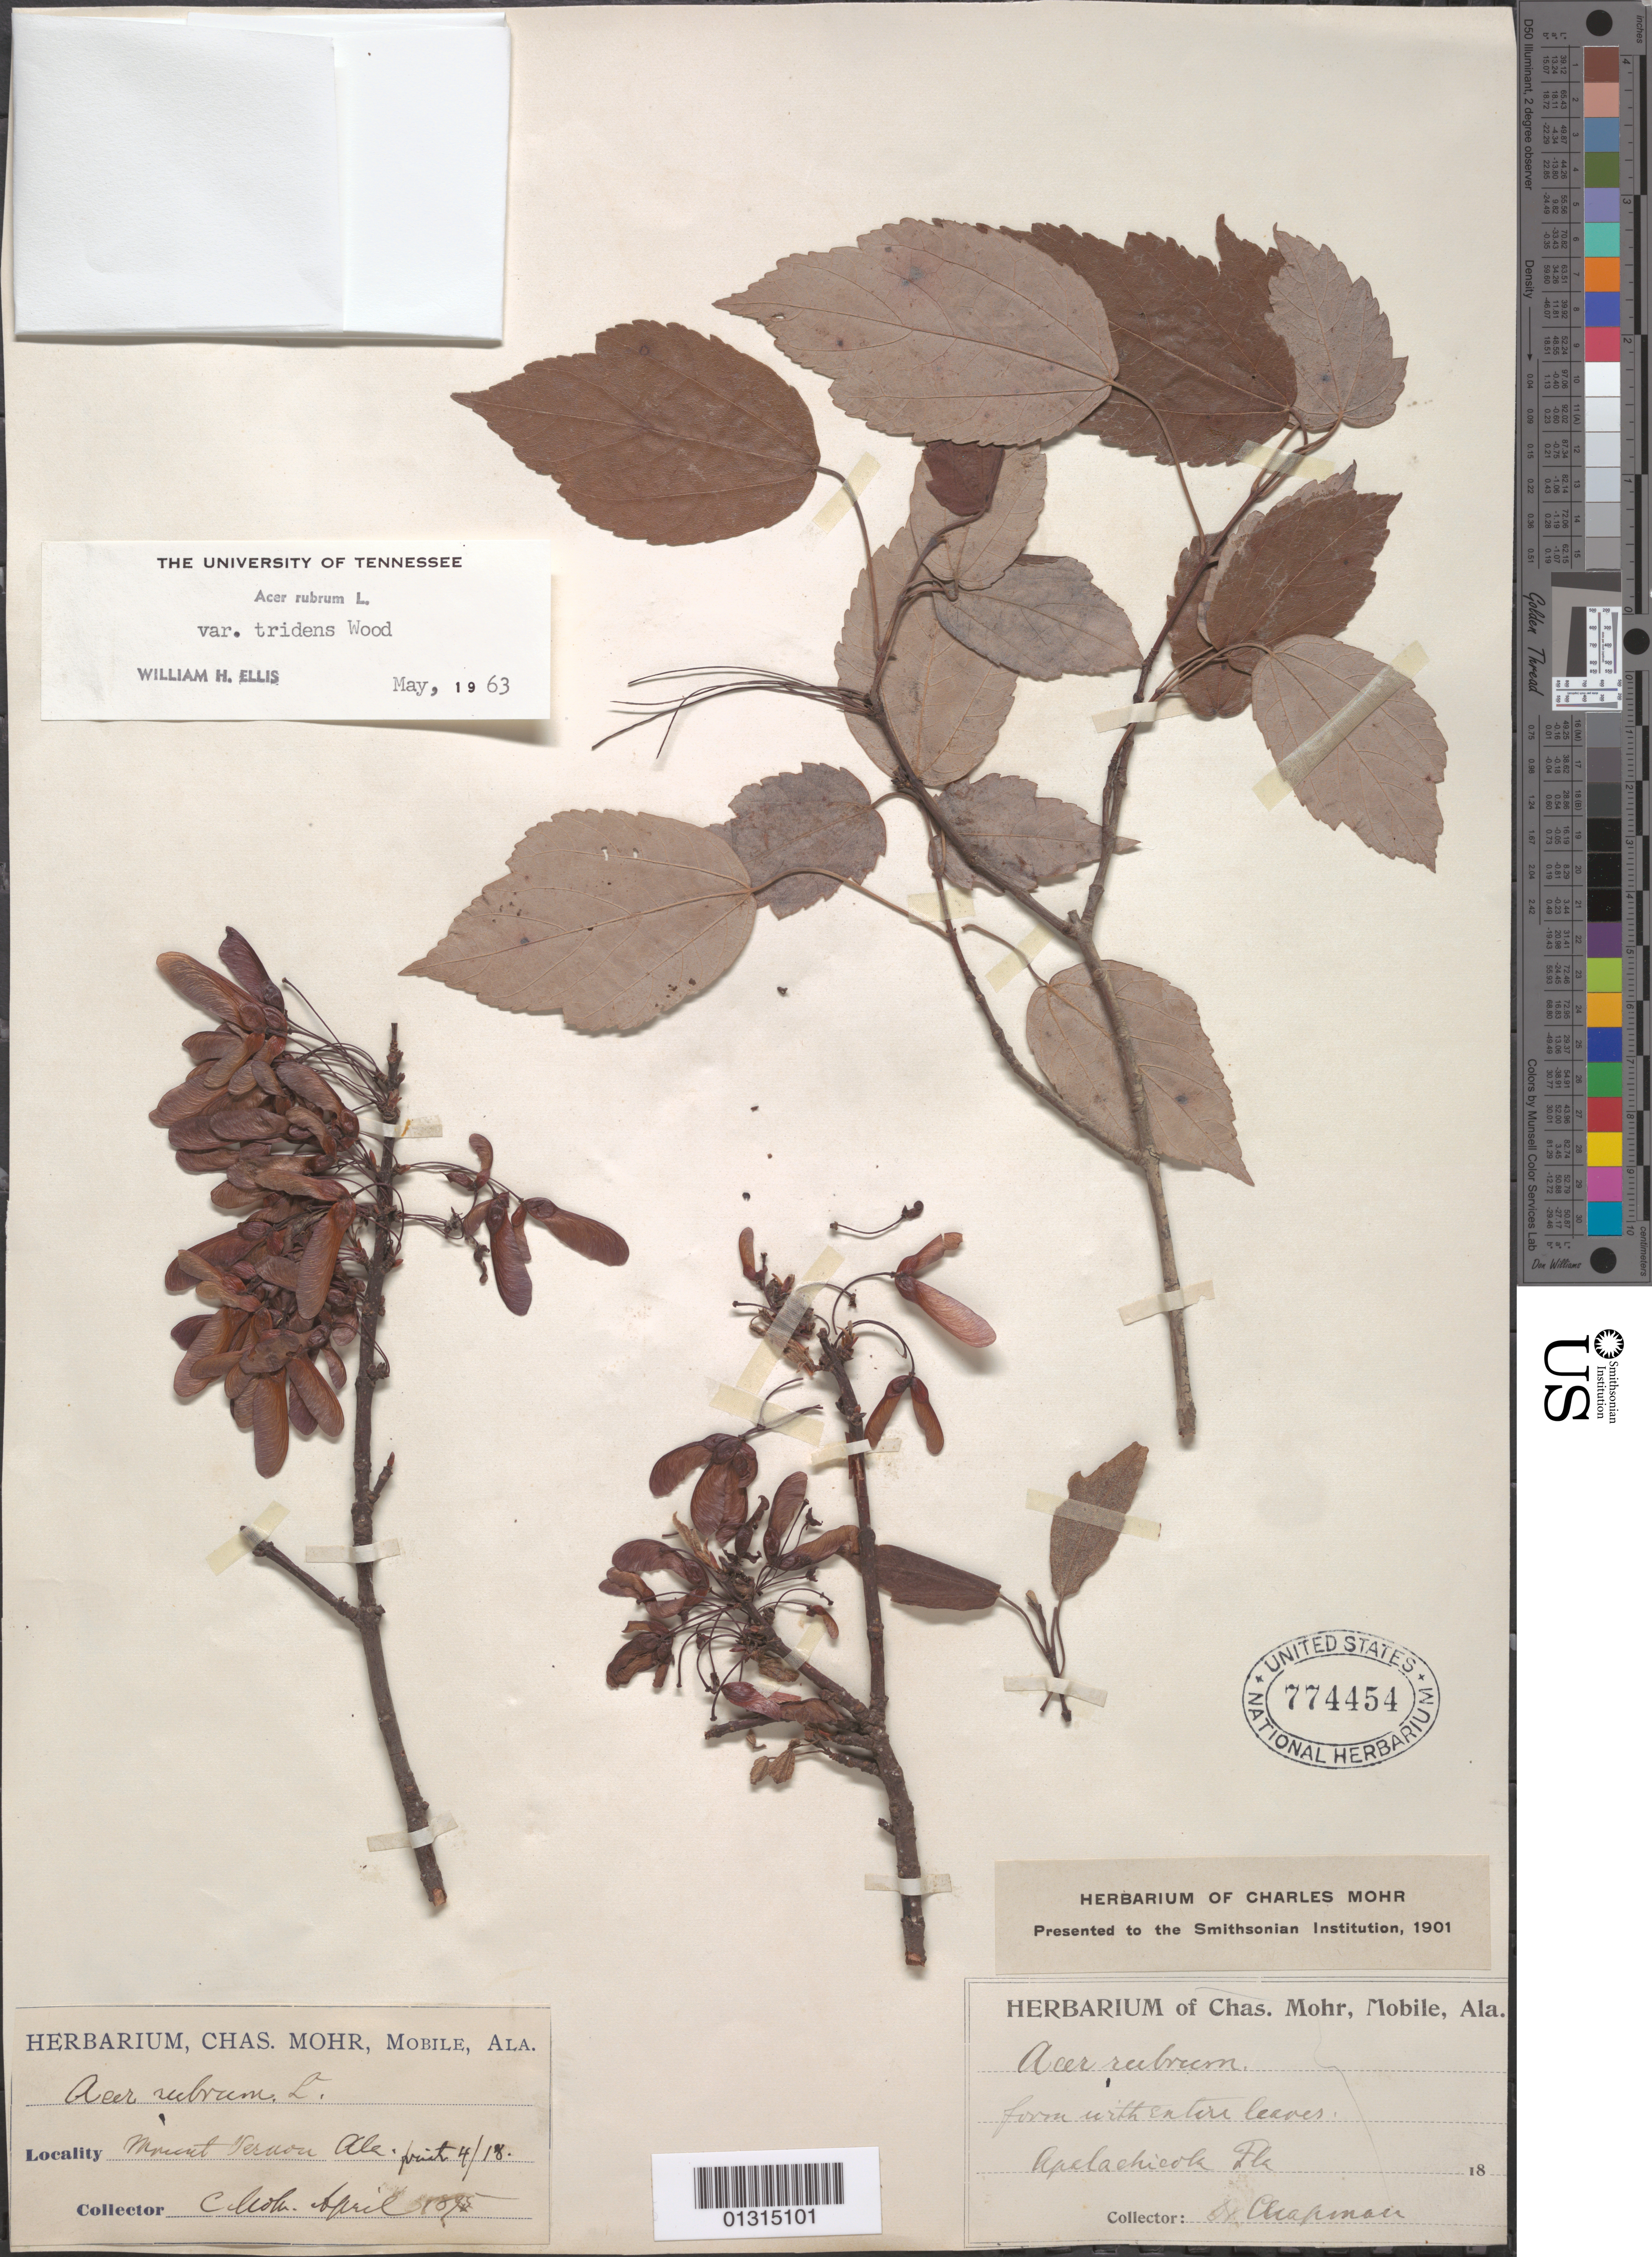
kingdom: Plantae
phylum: Tracheophyta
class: Magnoliopsida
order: Sapindales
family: Sapindaceae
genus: Acer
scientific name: Acer rubrum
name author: L.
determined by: Ellis, W. H.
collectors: A. Chapman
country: United States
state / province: Florida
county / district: Franklin County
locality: Apalachicola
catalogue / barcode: US 774454-2